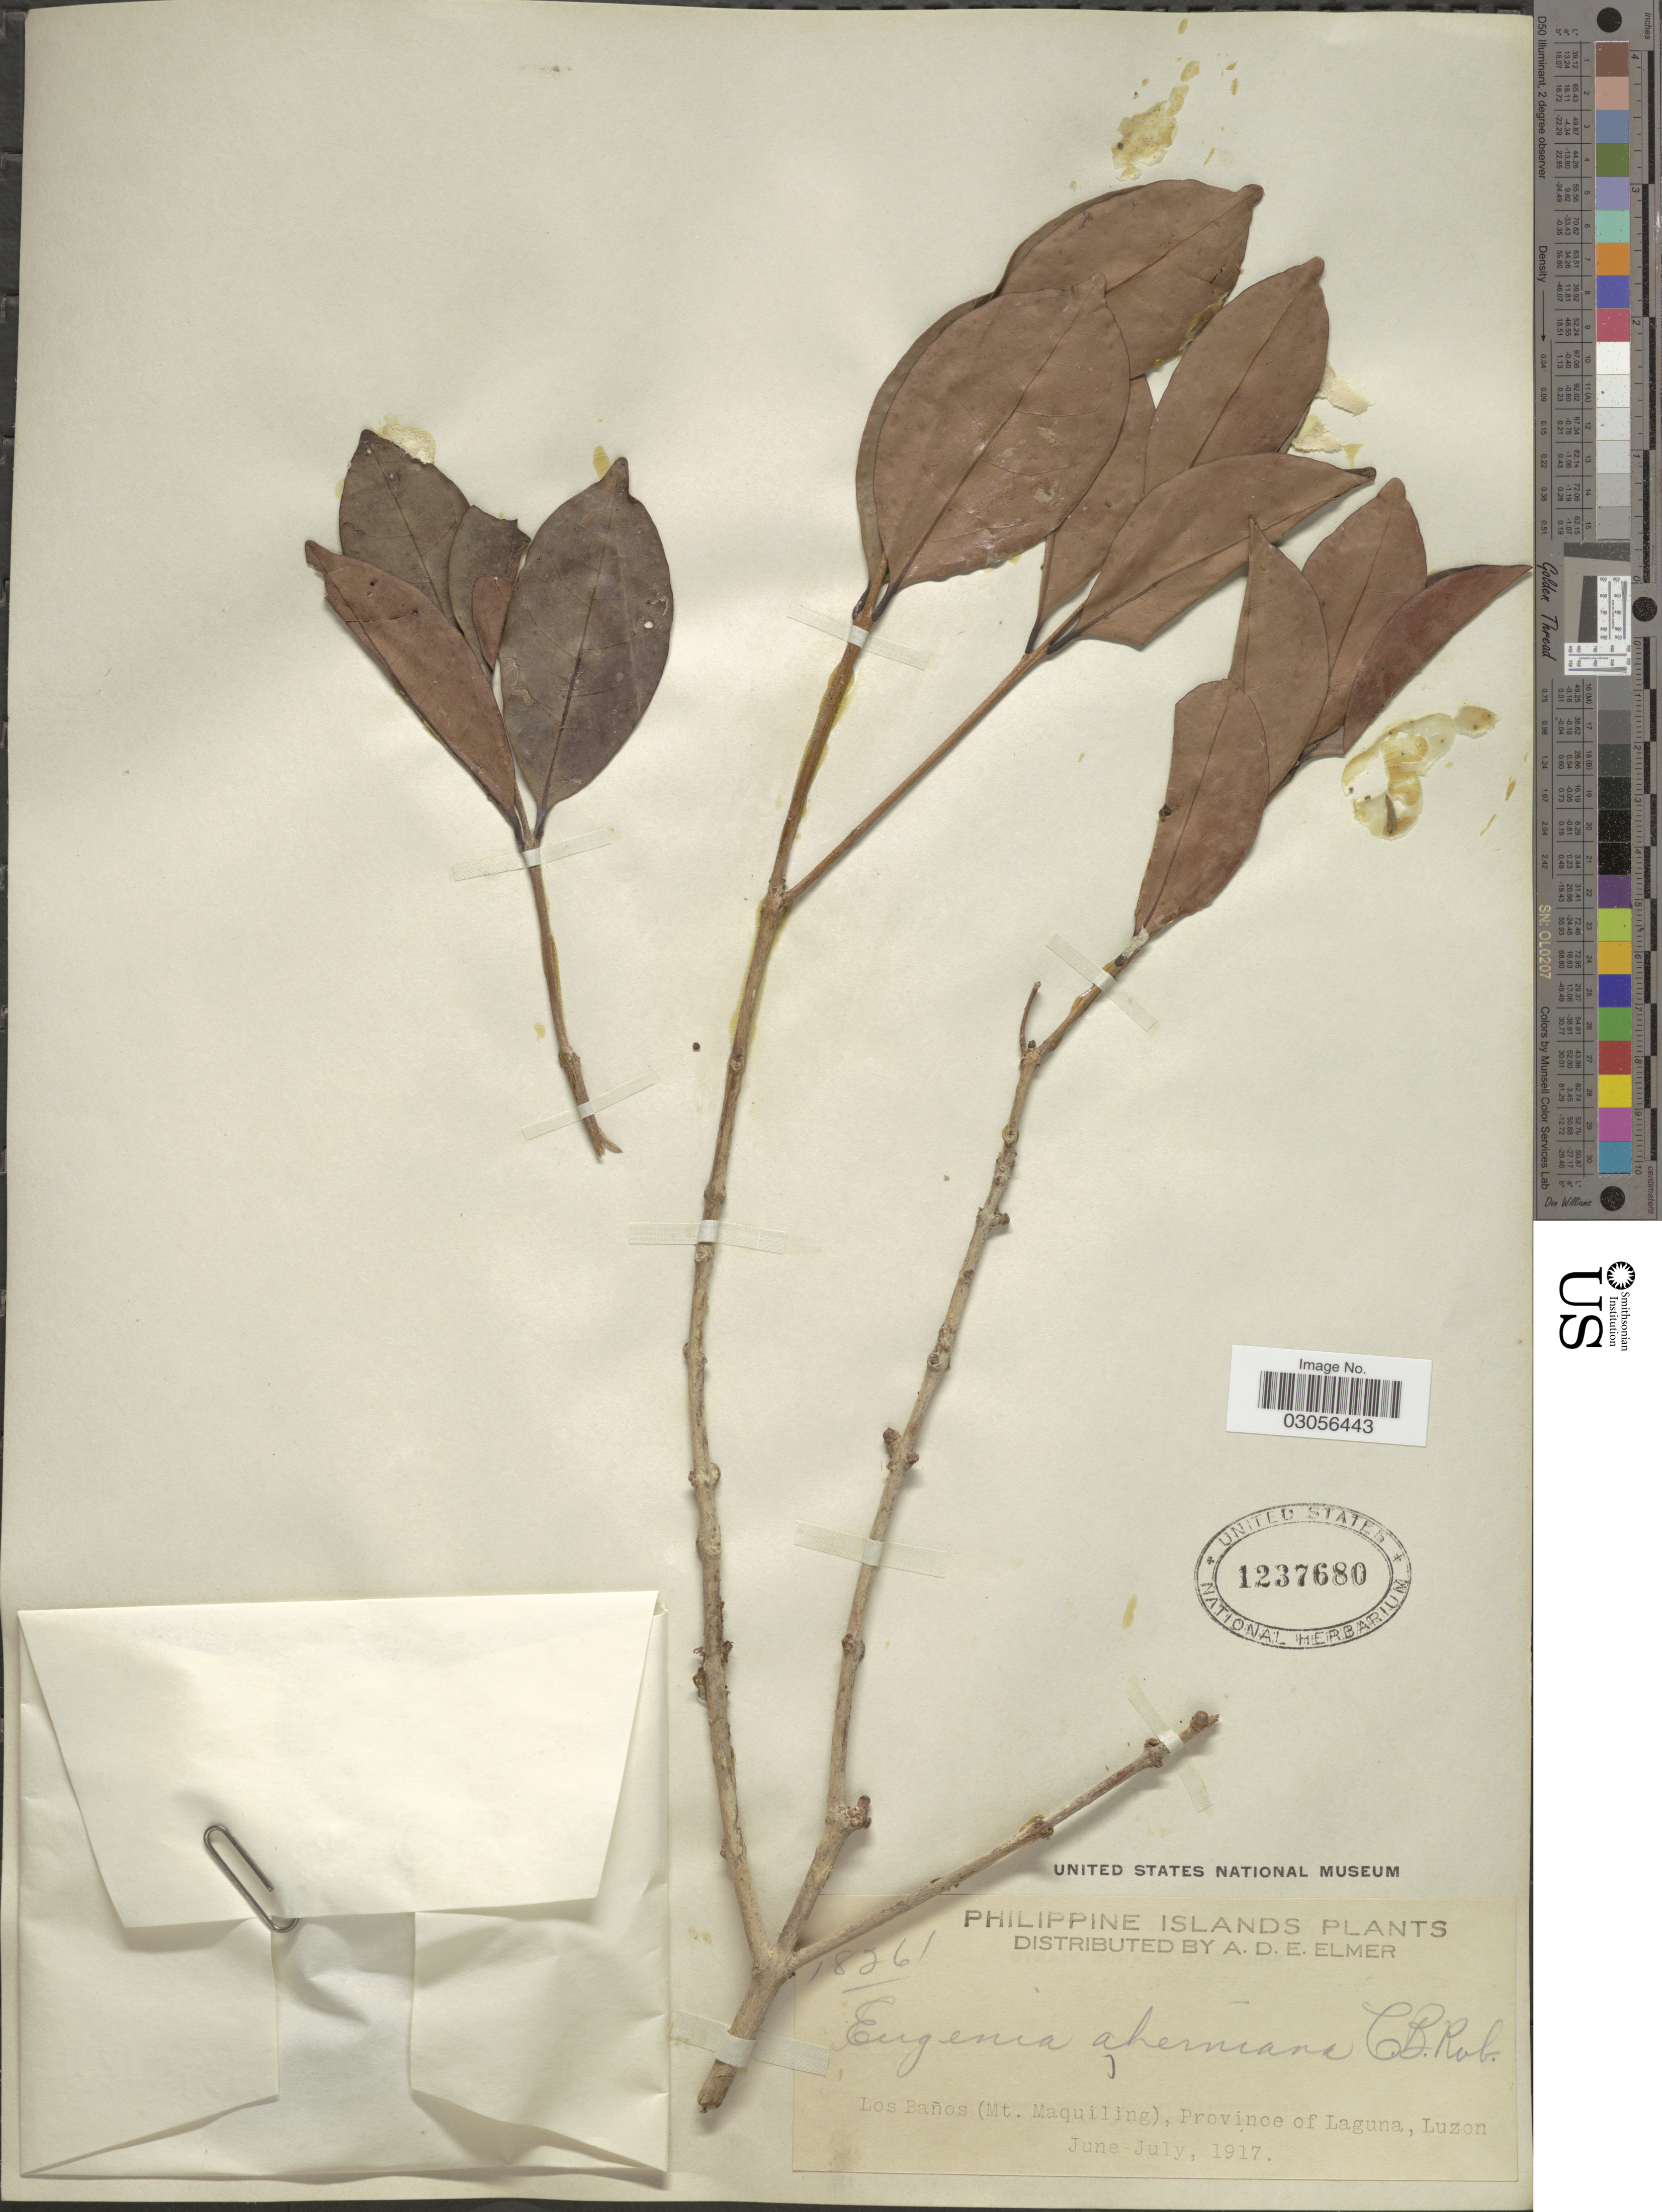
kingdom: Plantae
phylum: Tracheophyta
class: Magnoliopsida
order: Myrtales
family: Myrtaceae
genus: Eugenia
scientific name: Eugenia aherniana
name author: C.B. Rob.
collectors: A. D. E. Elmer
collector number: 18261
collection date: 1917-06/1917-07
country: Philippines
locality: Philippine Islands, Los Baños (Mt. Maquiling), Province of Laguna, Luzon.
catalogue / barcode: US 1237680